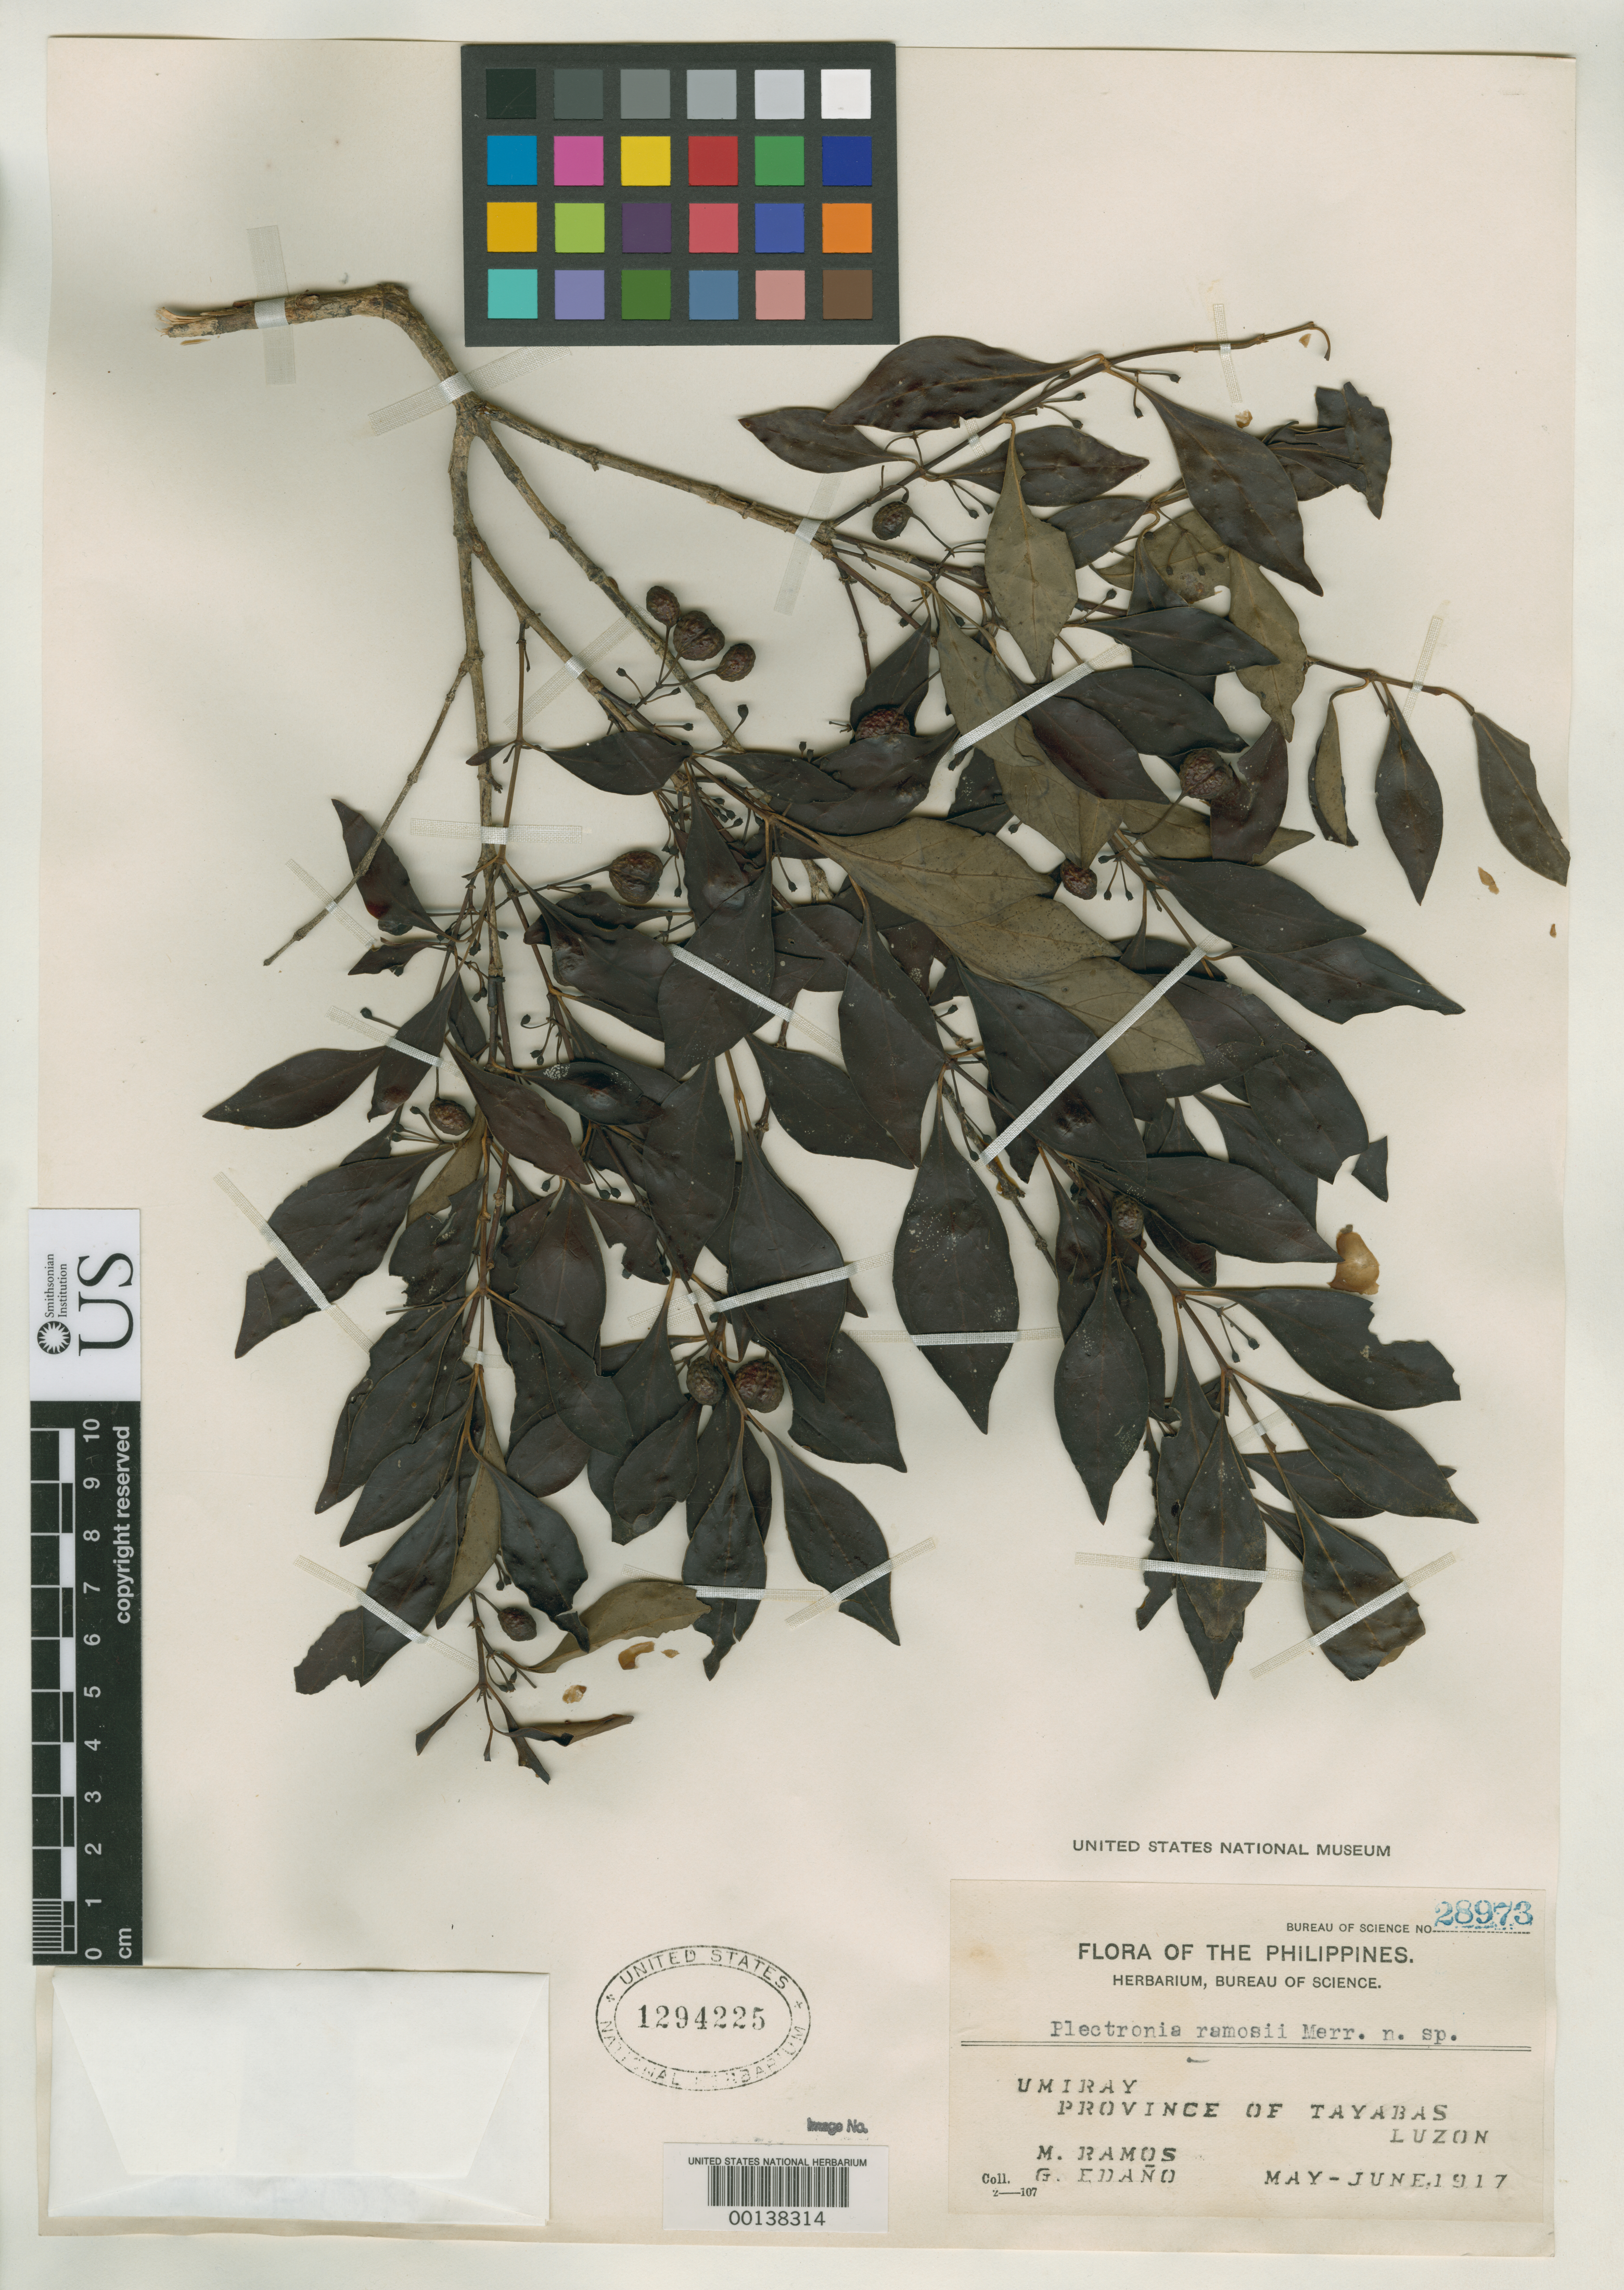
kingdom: Plantae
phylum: Tracheophyta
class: Magnoliopsida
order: Gentianales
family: Rubiaceae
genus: Plectronia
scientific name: Plectronia ramosii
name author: Merr.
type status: Isotype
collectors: M. Ramos & G. E. Edaño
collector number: Bur. Sci. 28973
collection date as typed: May 1917 to -- Jun 1917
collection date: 1917-05/1917-06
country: Philippines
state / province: Calabarzon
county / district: Quezon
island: Luzon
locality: Umiray.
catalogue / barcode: US 1294225